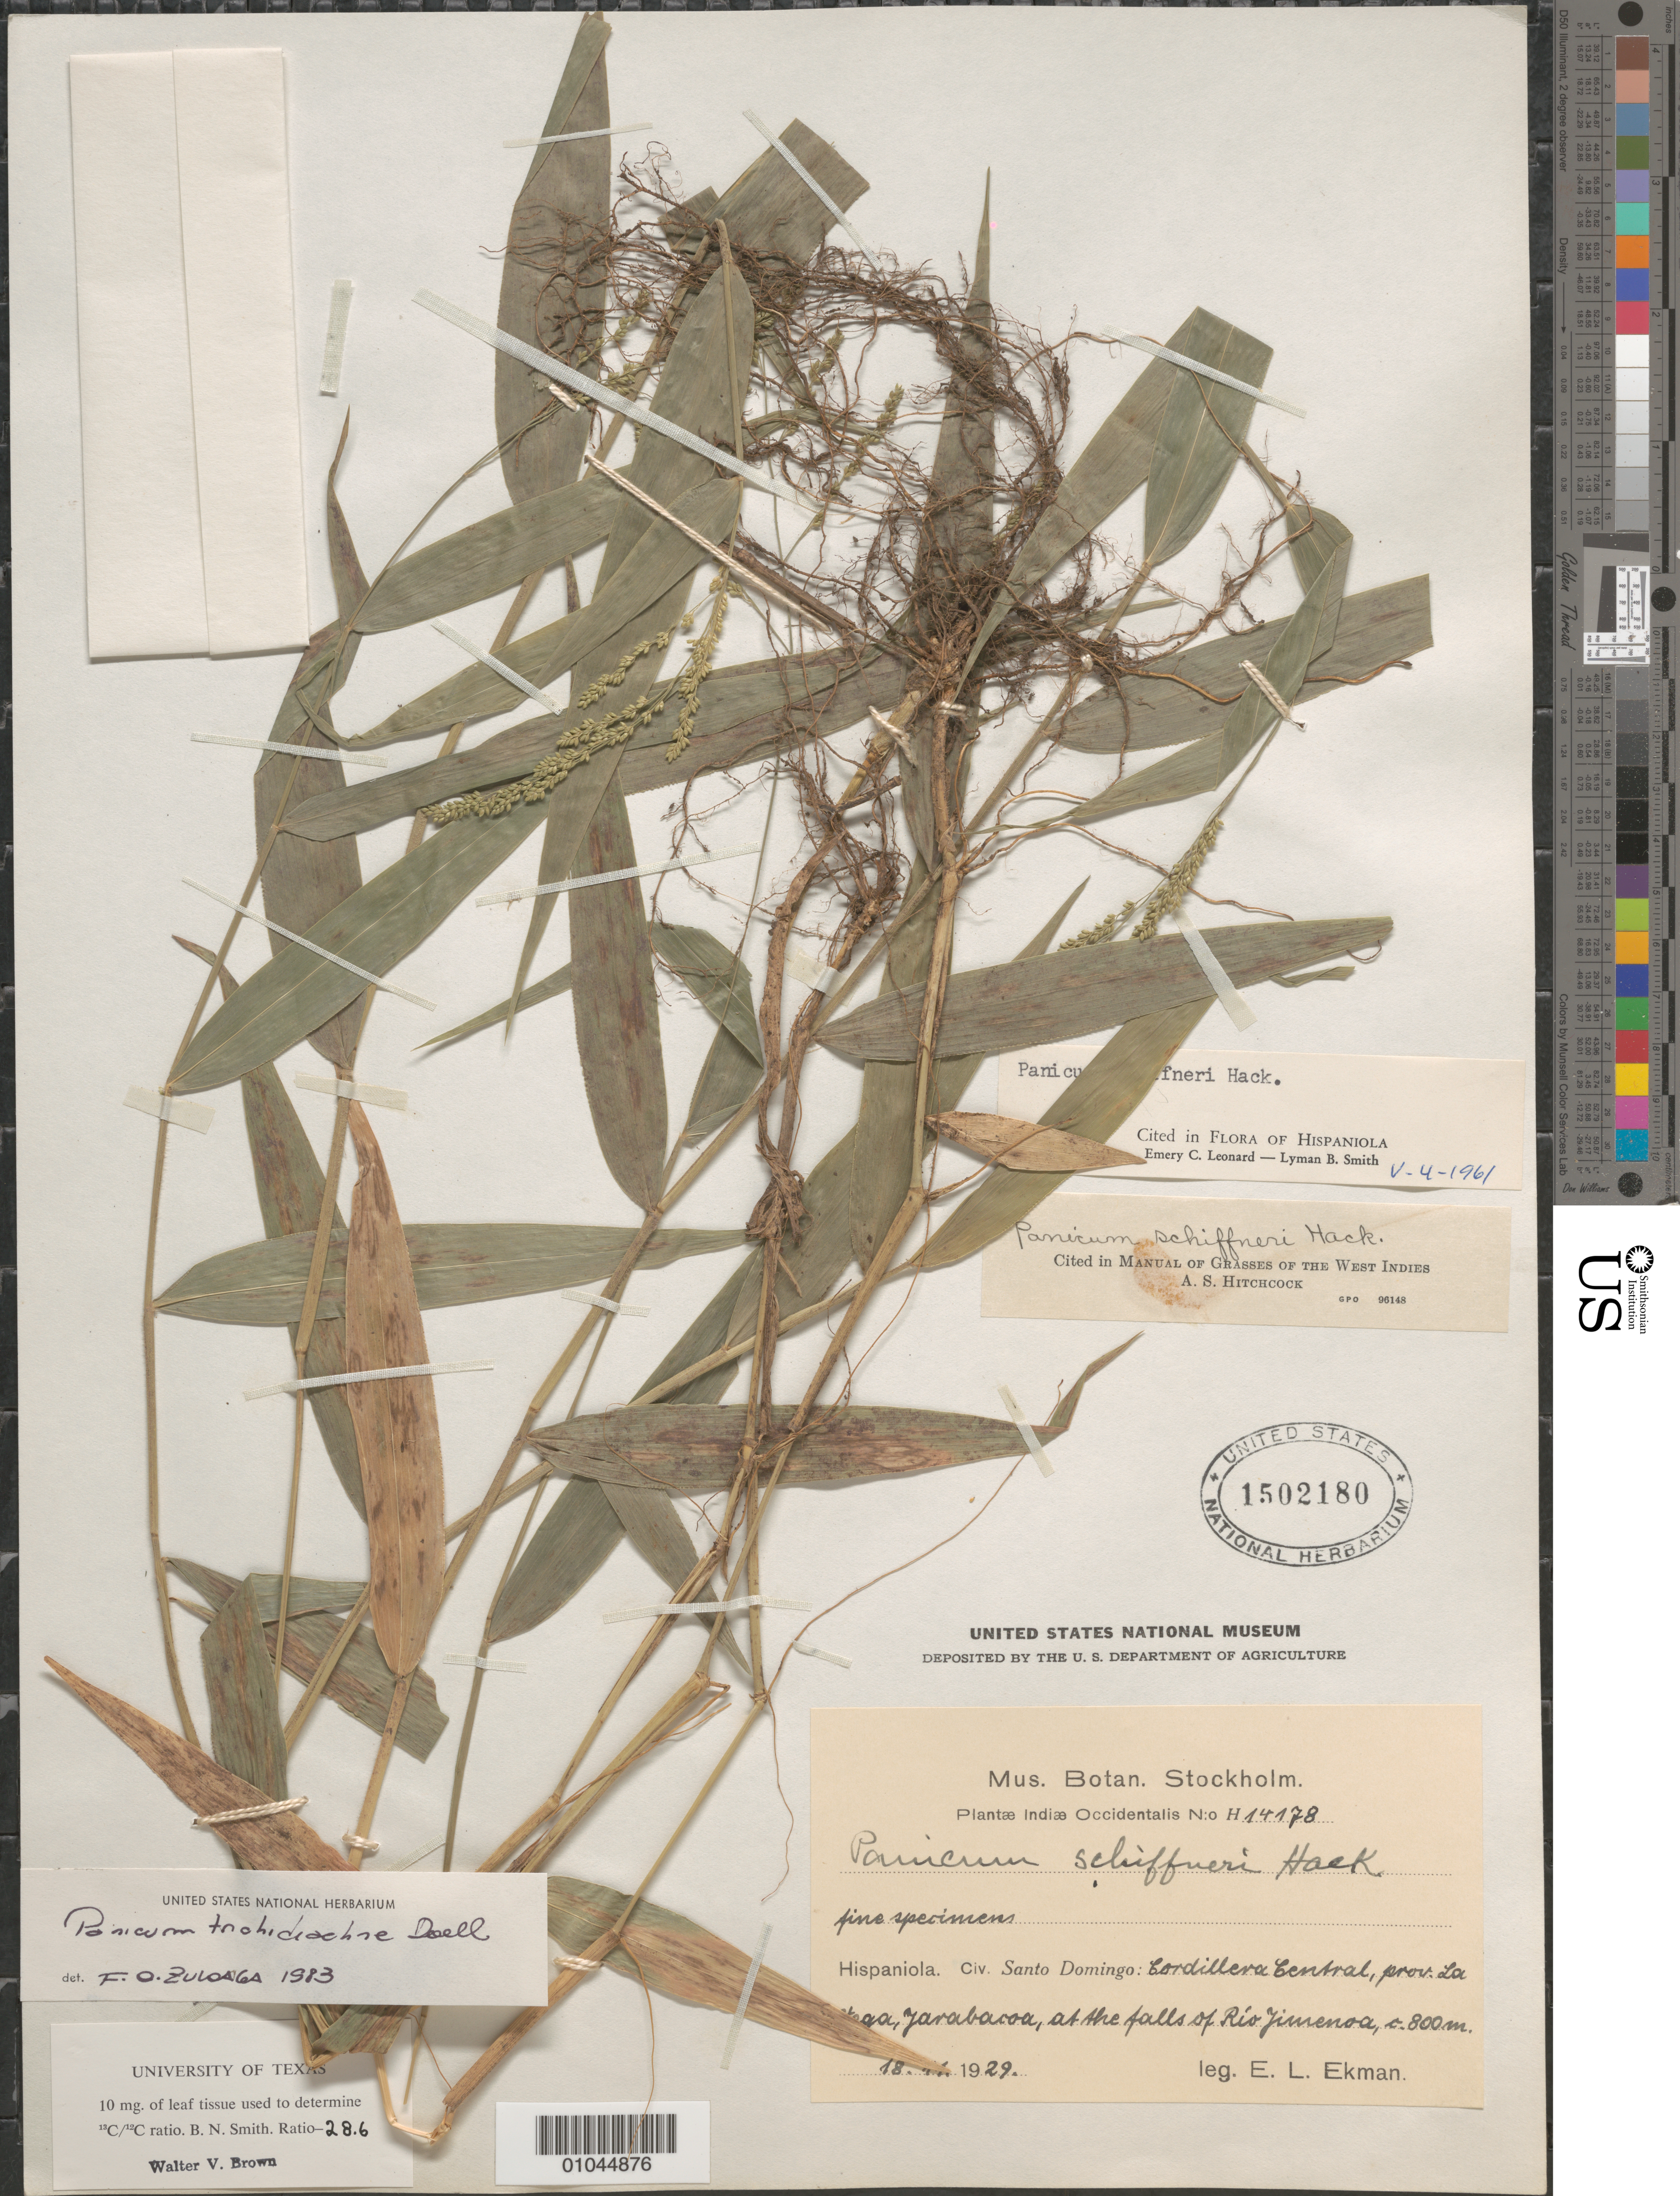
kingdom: Plantae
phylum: Tracheophyta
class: Liliopsida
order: Poales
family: Poaceae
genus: Panicum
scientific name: Panicum trichoides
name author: Sw.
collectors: E. L. Ekman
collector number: H 14178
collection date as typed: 18 Nov 1929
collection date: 1929-11-18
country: Dominican Republic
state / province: La Vega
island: Hispaniola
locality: Cordillera Central, Jarabacoa, at the falls of Rio Jimenoa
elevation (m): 800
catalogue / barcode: US 1502180